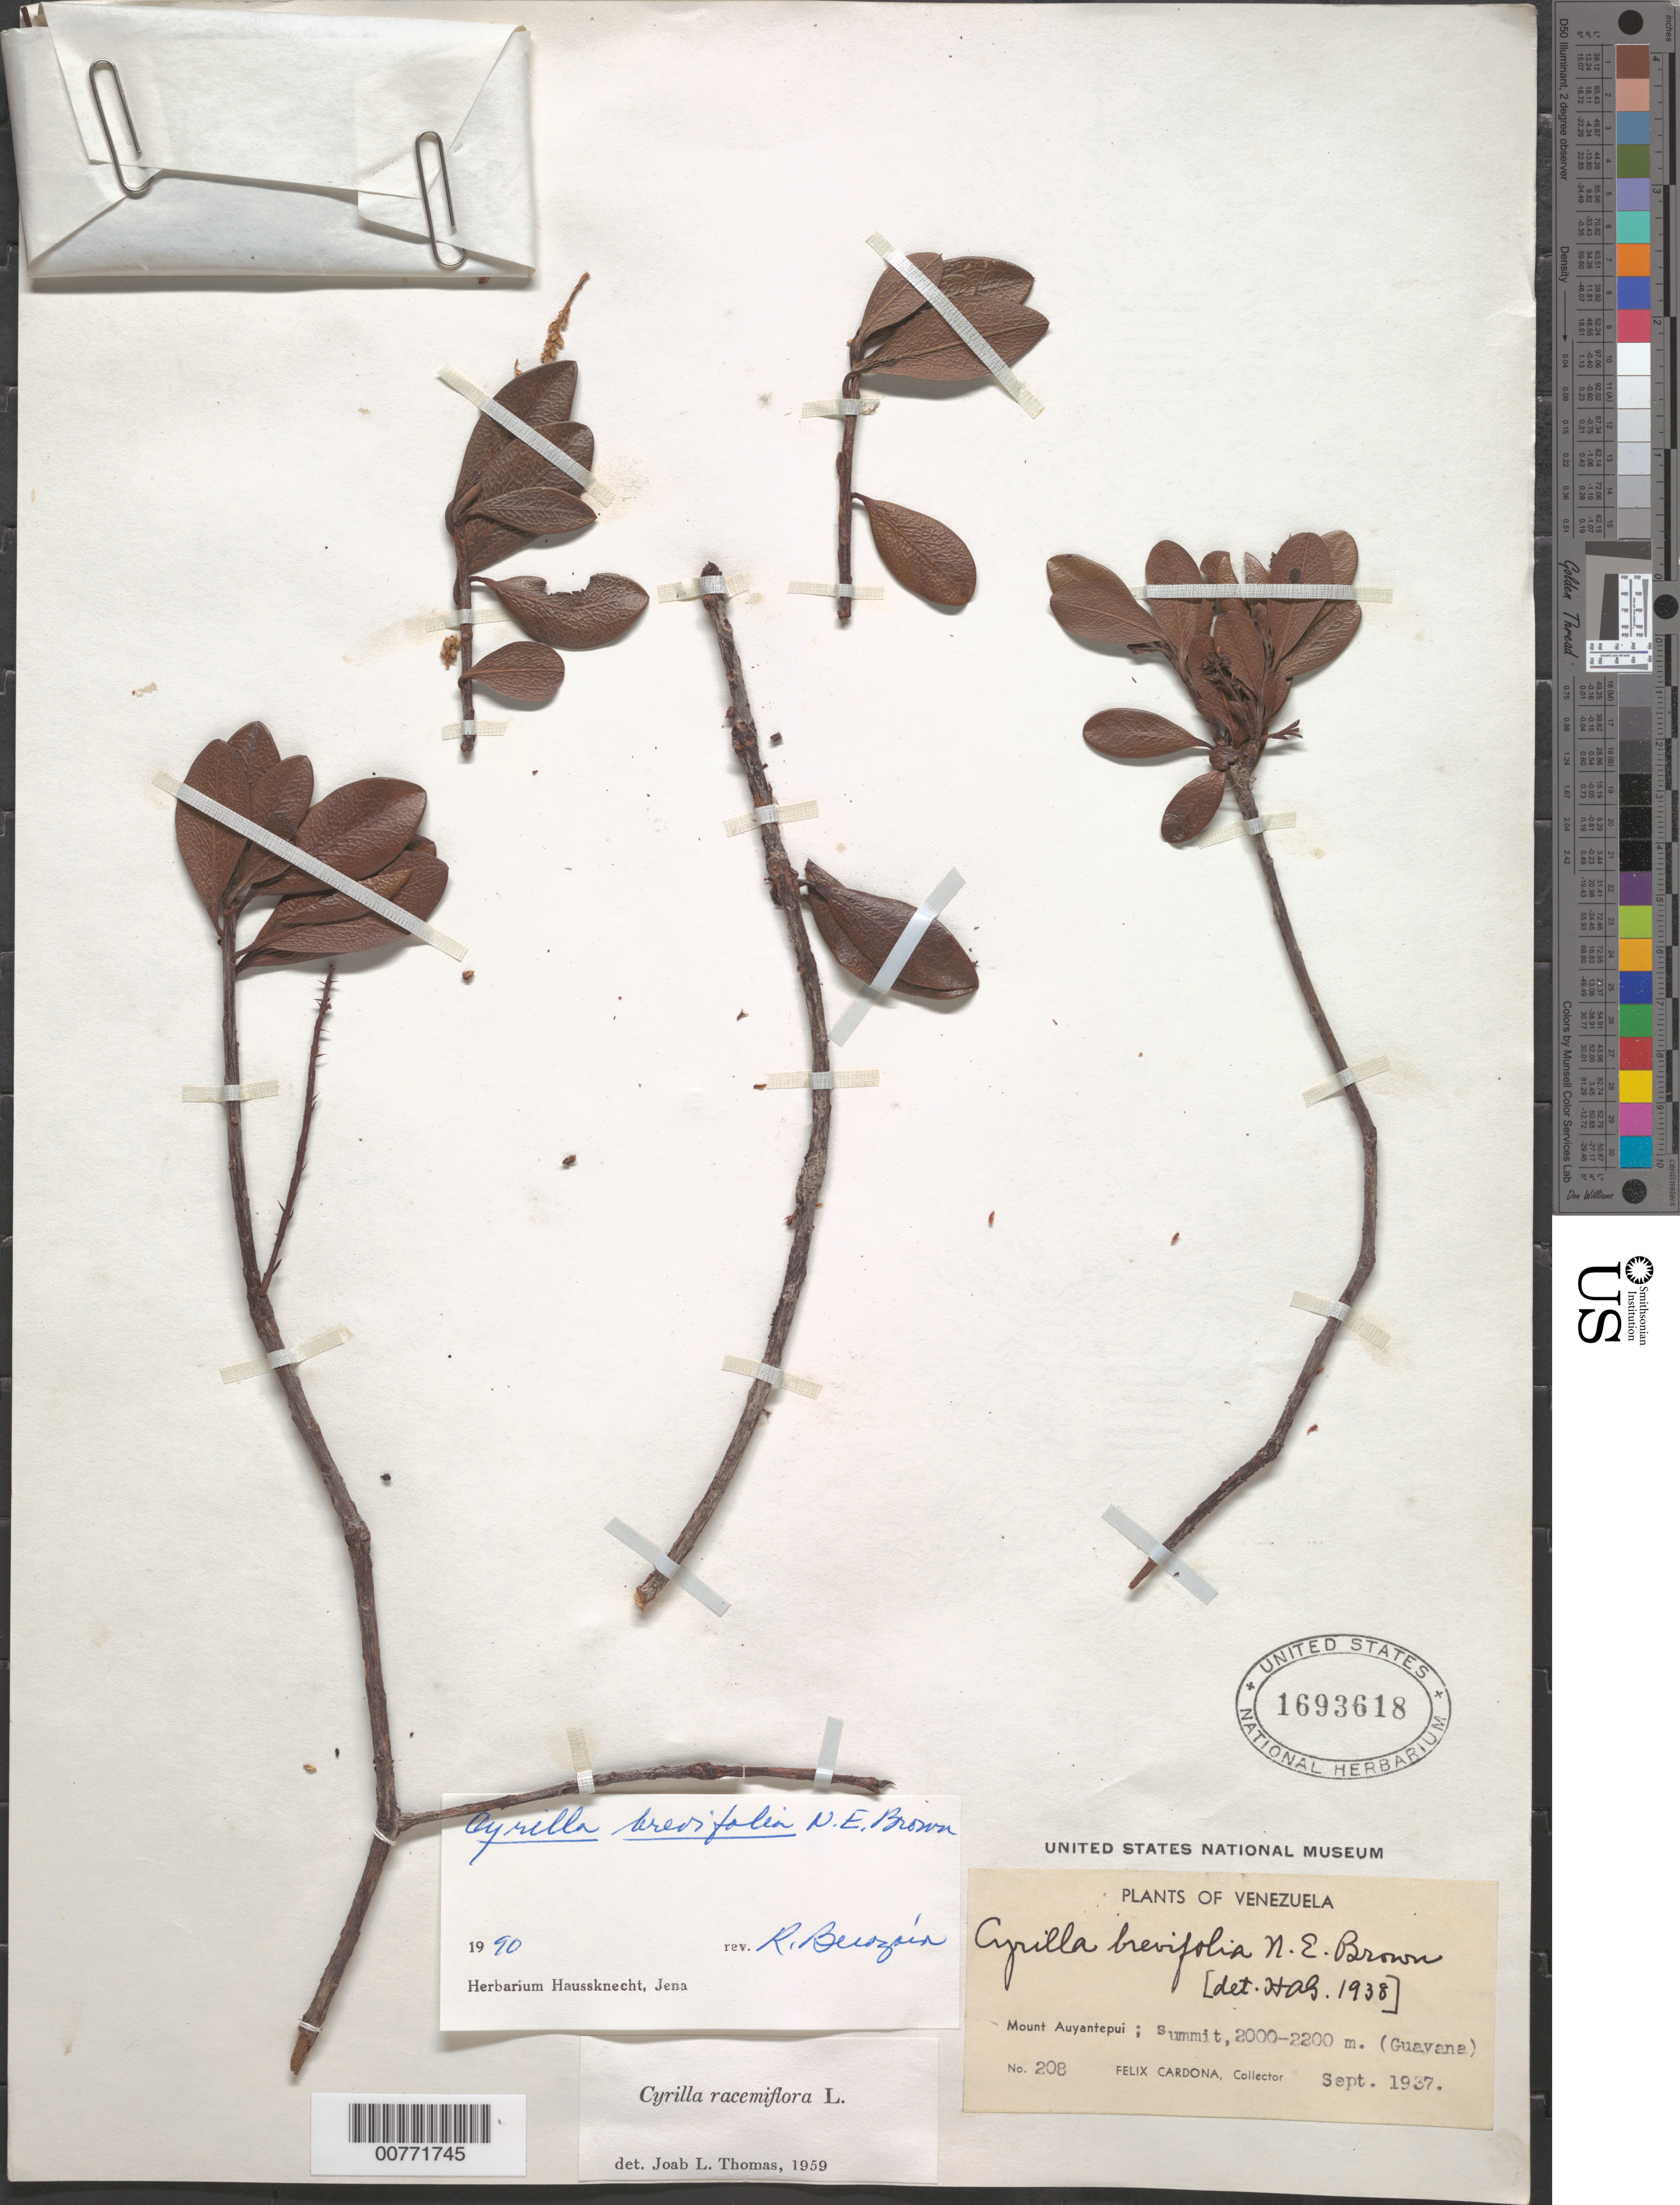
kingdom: Plantae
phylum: Tracheophyta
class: Magnoliopsida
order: Ericales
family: Cyrillaceae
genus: Cyrilla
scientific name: Cyrilla brevifolia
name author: N.E. Br.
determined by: Berozain, R.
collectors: F. Cardona Puig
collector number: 208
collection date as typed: Sep-37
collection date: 1937-09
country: Venezuela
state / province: Bolívar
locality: Cerro Auyantepuí, Alto Caroní, Guayana, summit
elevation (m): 2000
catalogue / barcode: US 1693618